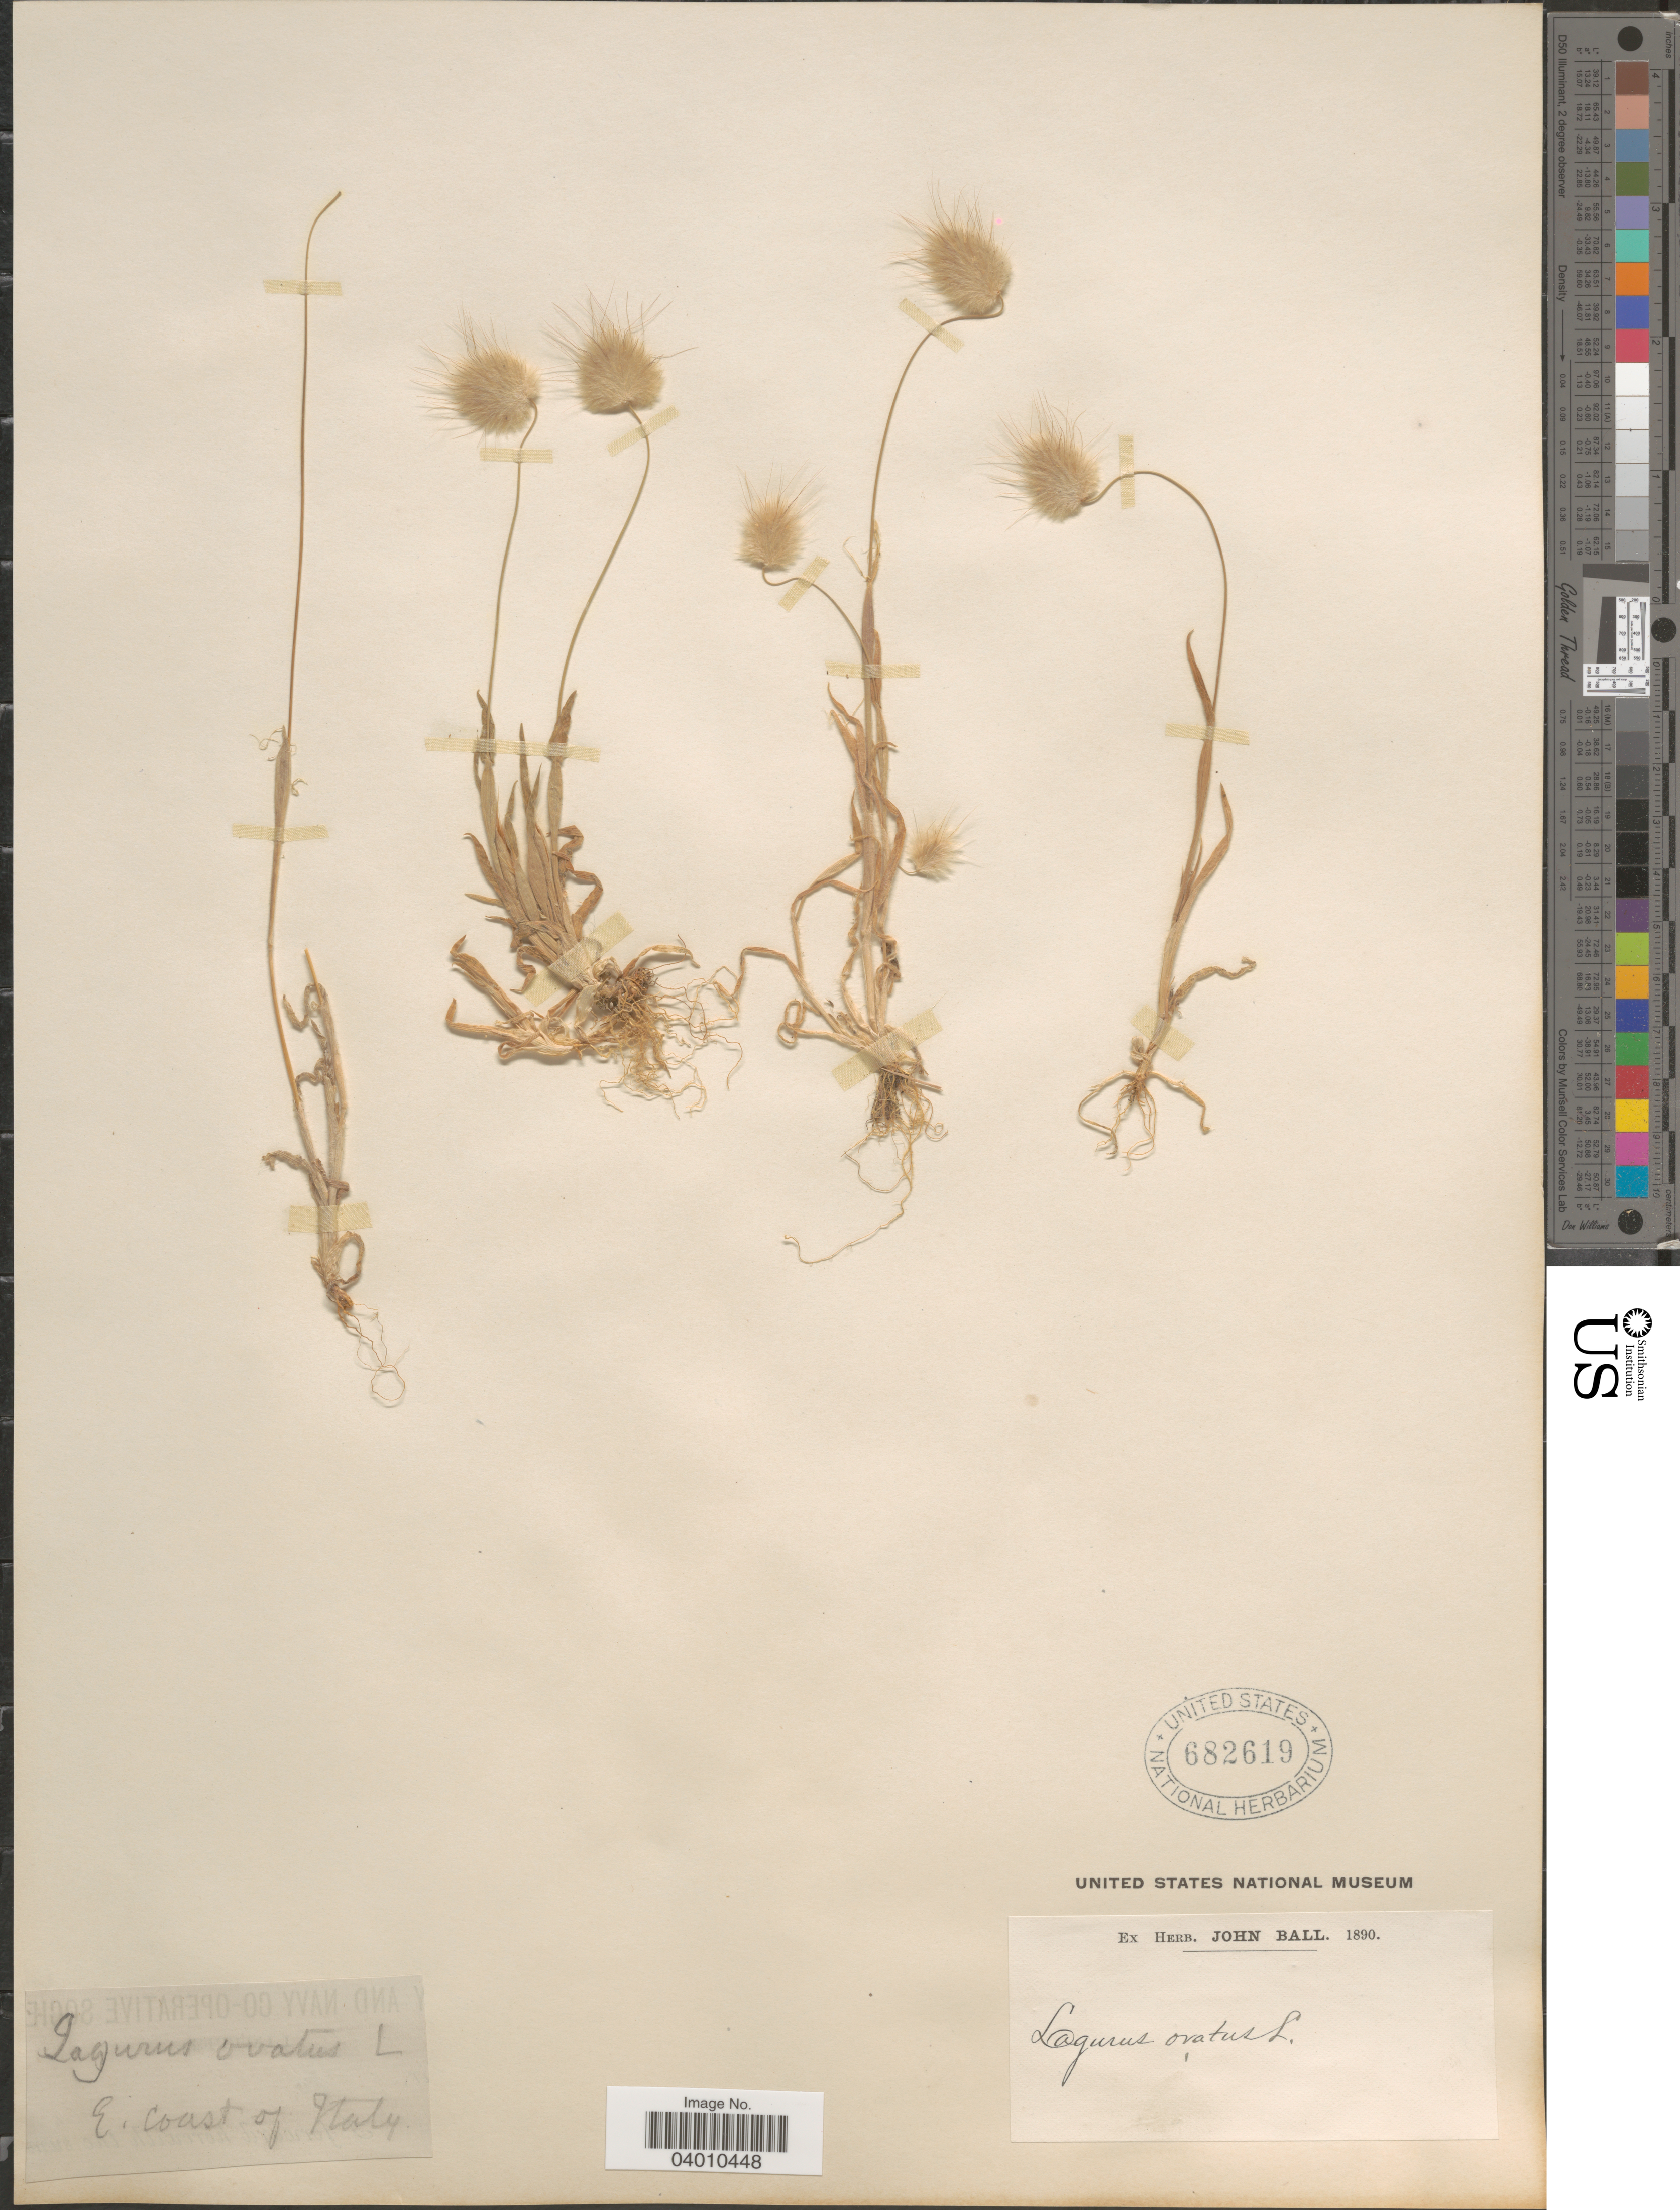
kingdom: Plantae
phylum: Tracheophyta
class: Liliopsida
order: Poales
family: Poaceae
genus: Lagurus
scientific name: Lagurus ovatus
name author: L.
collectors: ex herb. John Ball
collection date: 1890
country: Italy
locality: E. coast of Italy.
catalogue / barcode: US 682619